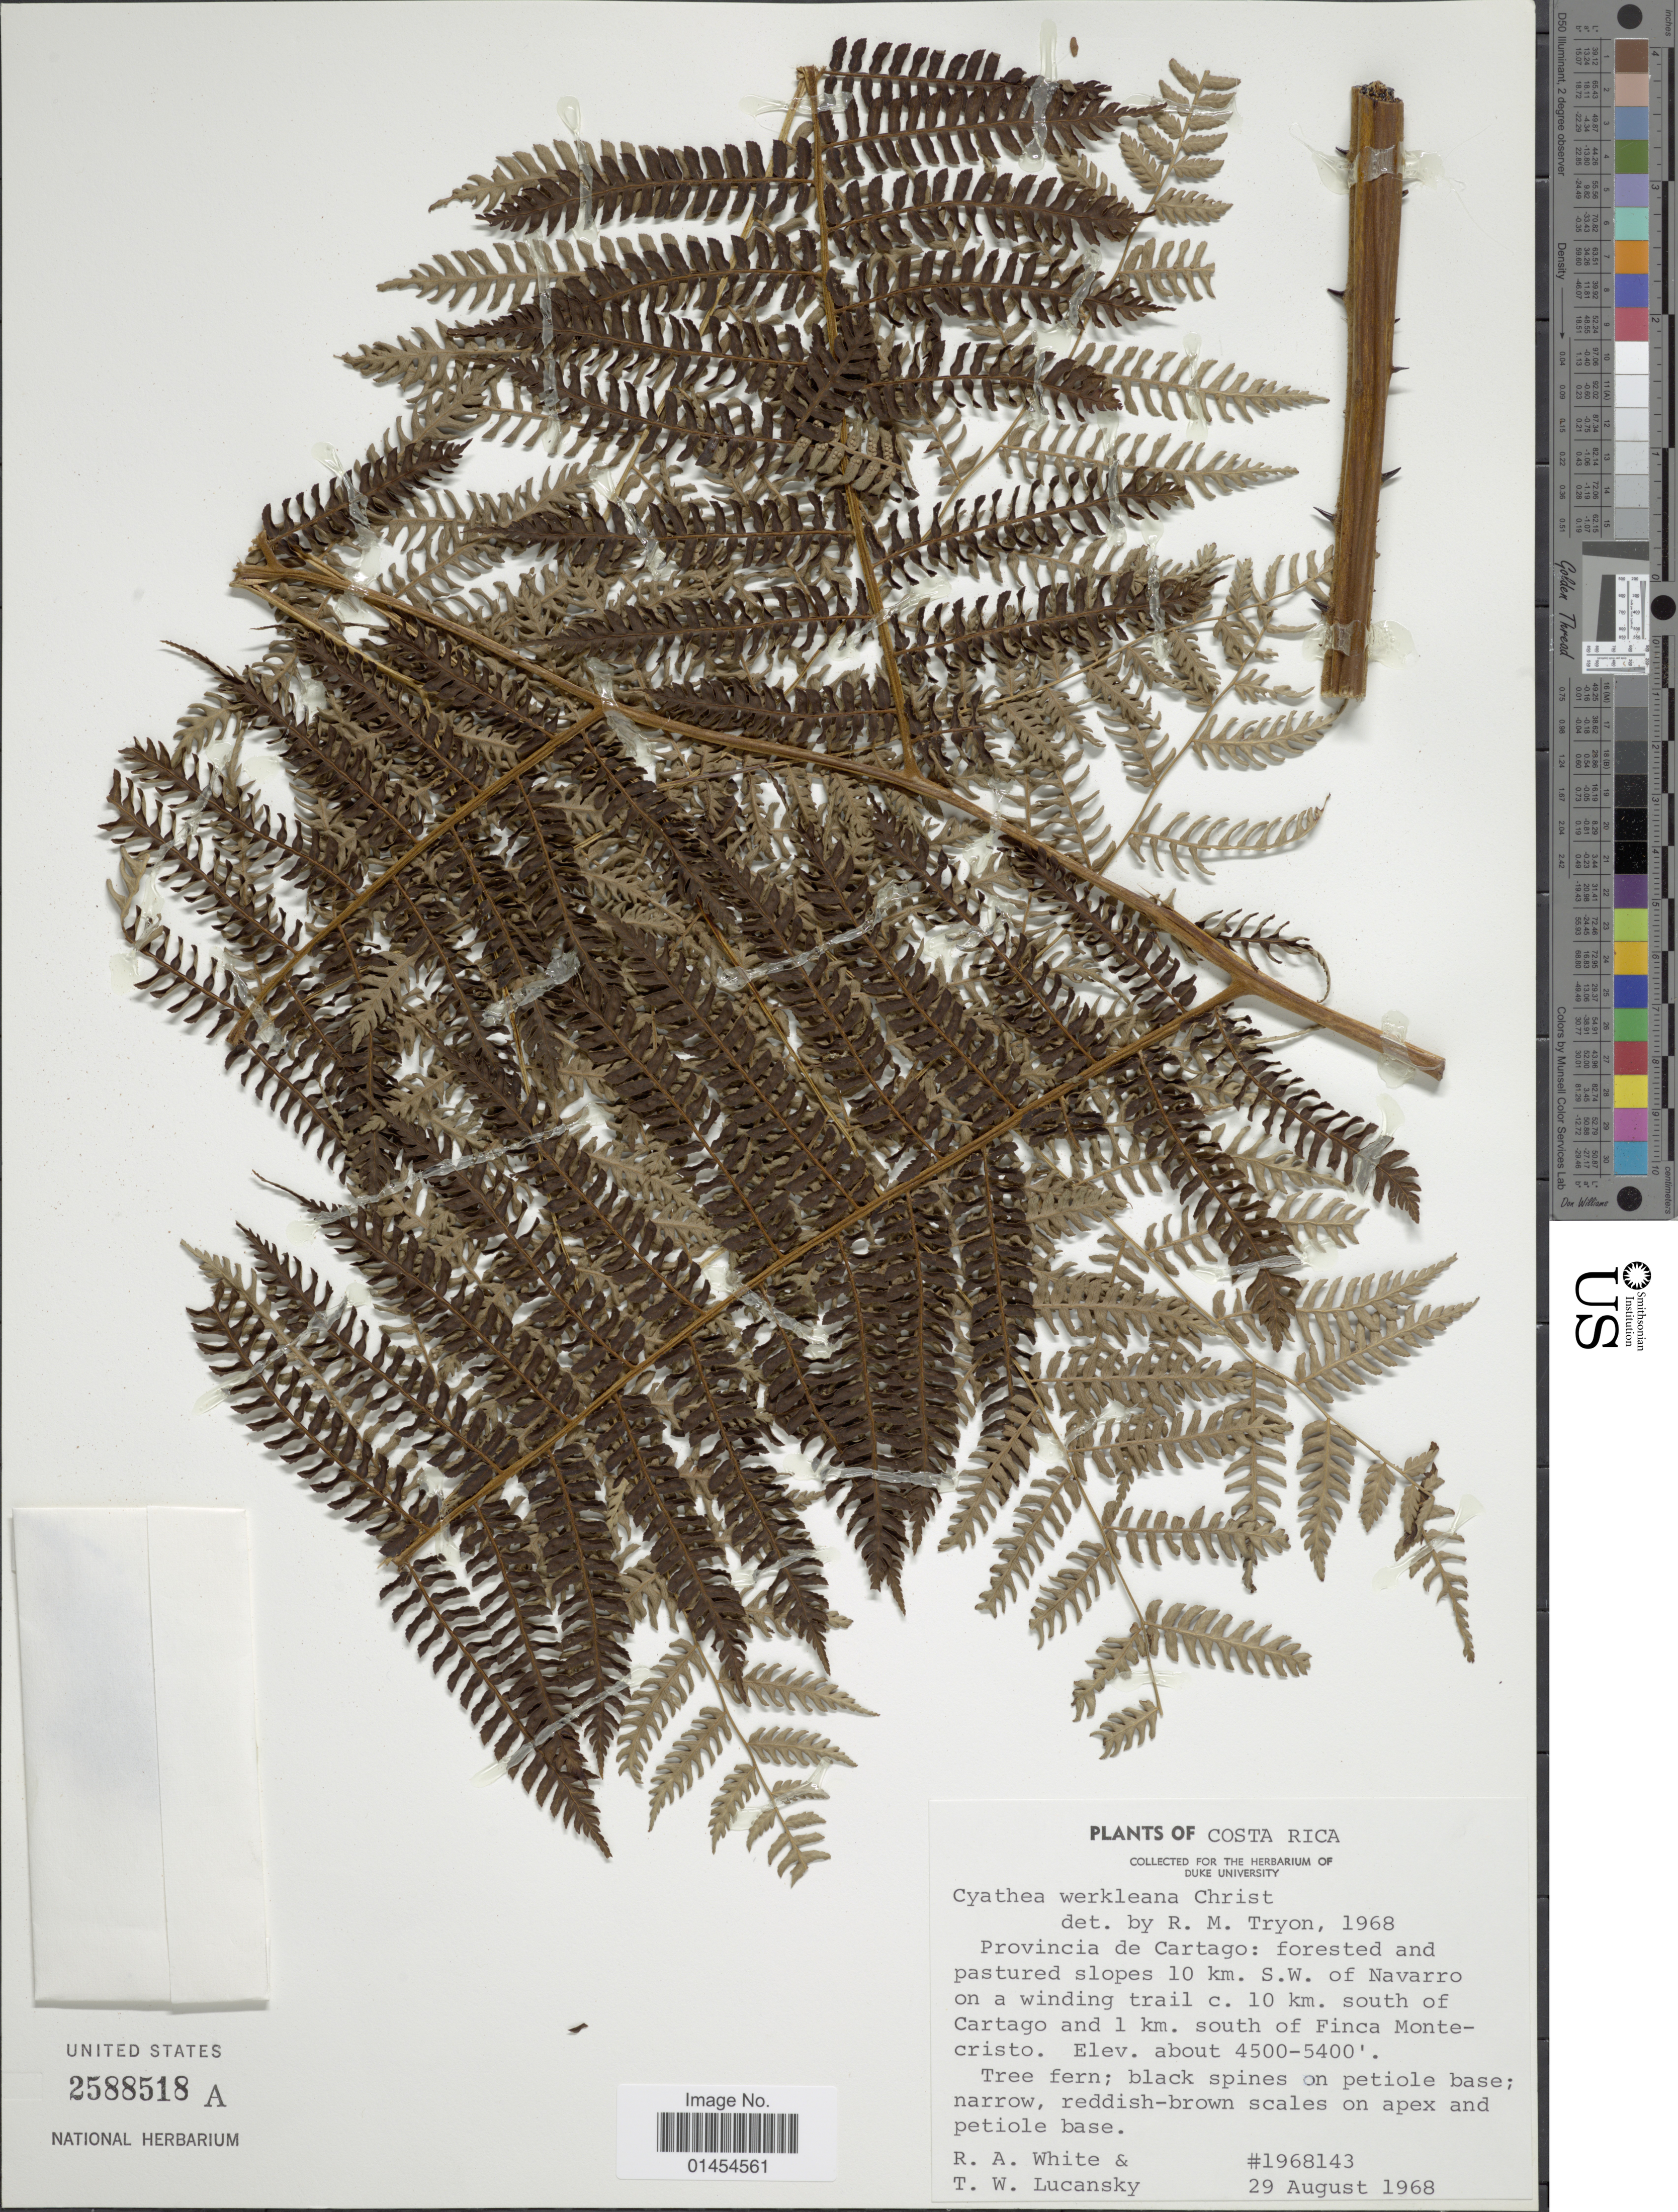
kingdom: Plantae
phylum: Tracheophyta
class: Polypodiopsida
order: Cyatheales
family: Cyatheaceae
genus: Alsophila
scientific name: Alsophila polystichoides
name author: Christ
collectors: R. A. White & T. Lucansky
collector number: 1968143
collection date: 1968-08-29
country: Costa Rica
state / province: Cartago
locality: Forested and pastured slopes 10 km. S.W. of Navarro on a winding trail c. 10 km. south of Cartago and 1 km. south of Finca Montecristo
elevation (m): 1372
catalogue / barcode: US 2588518A